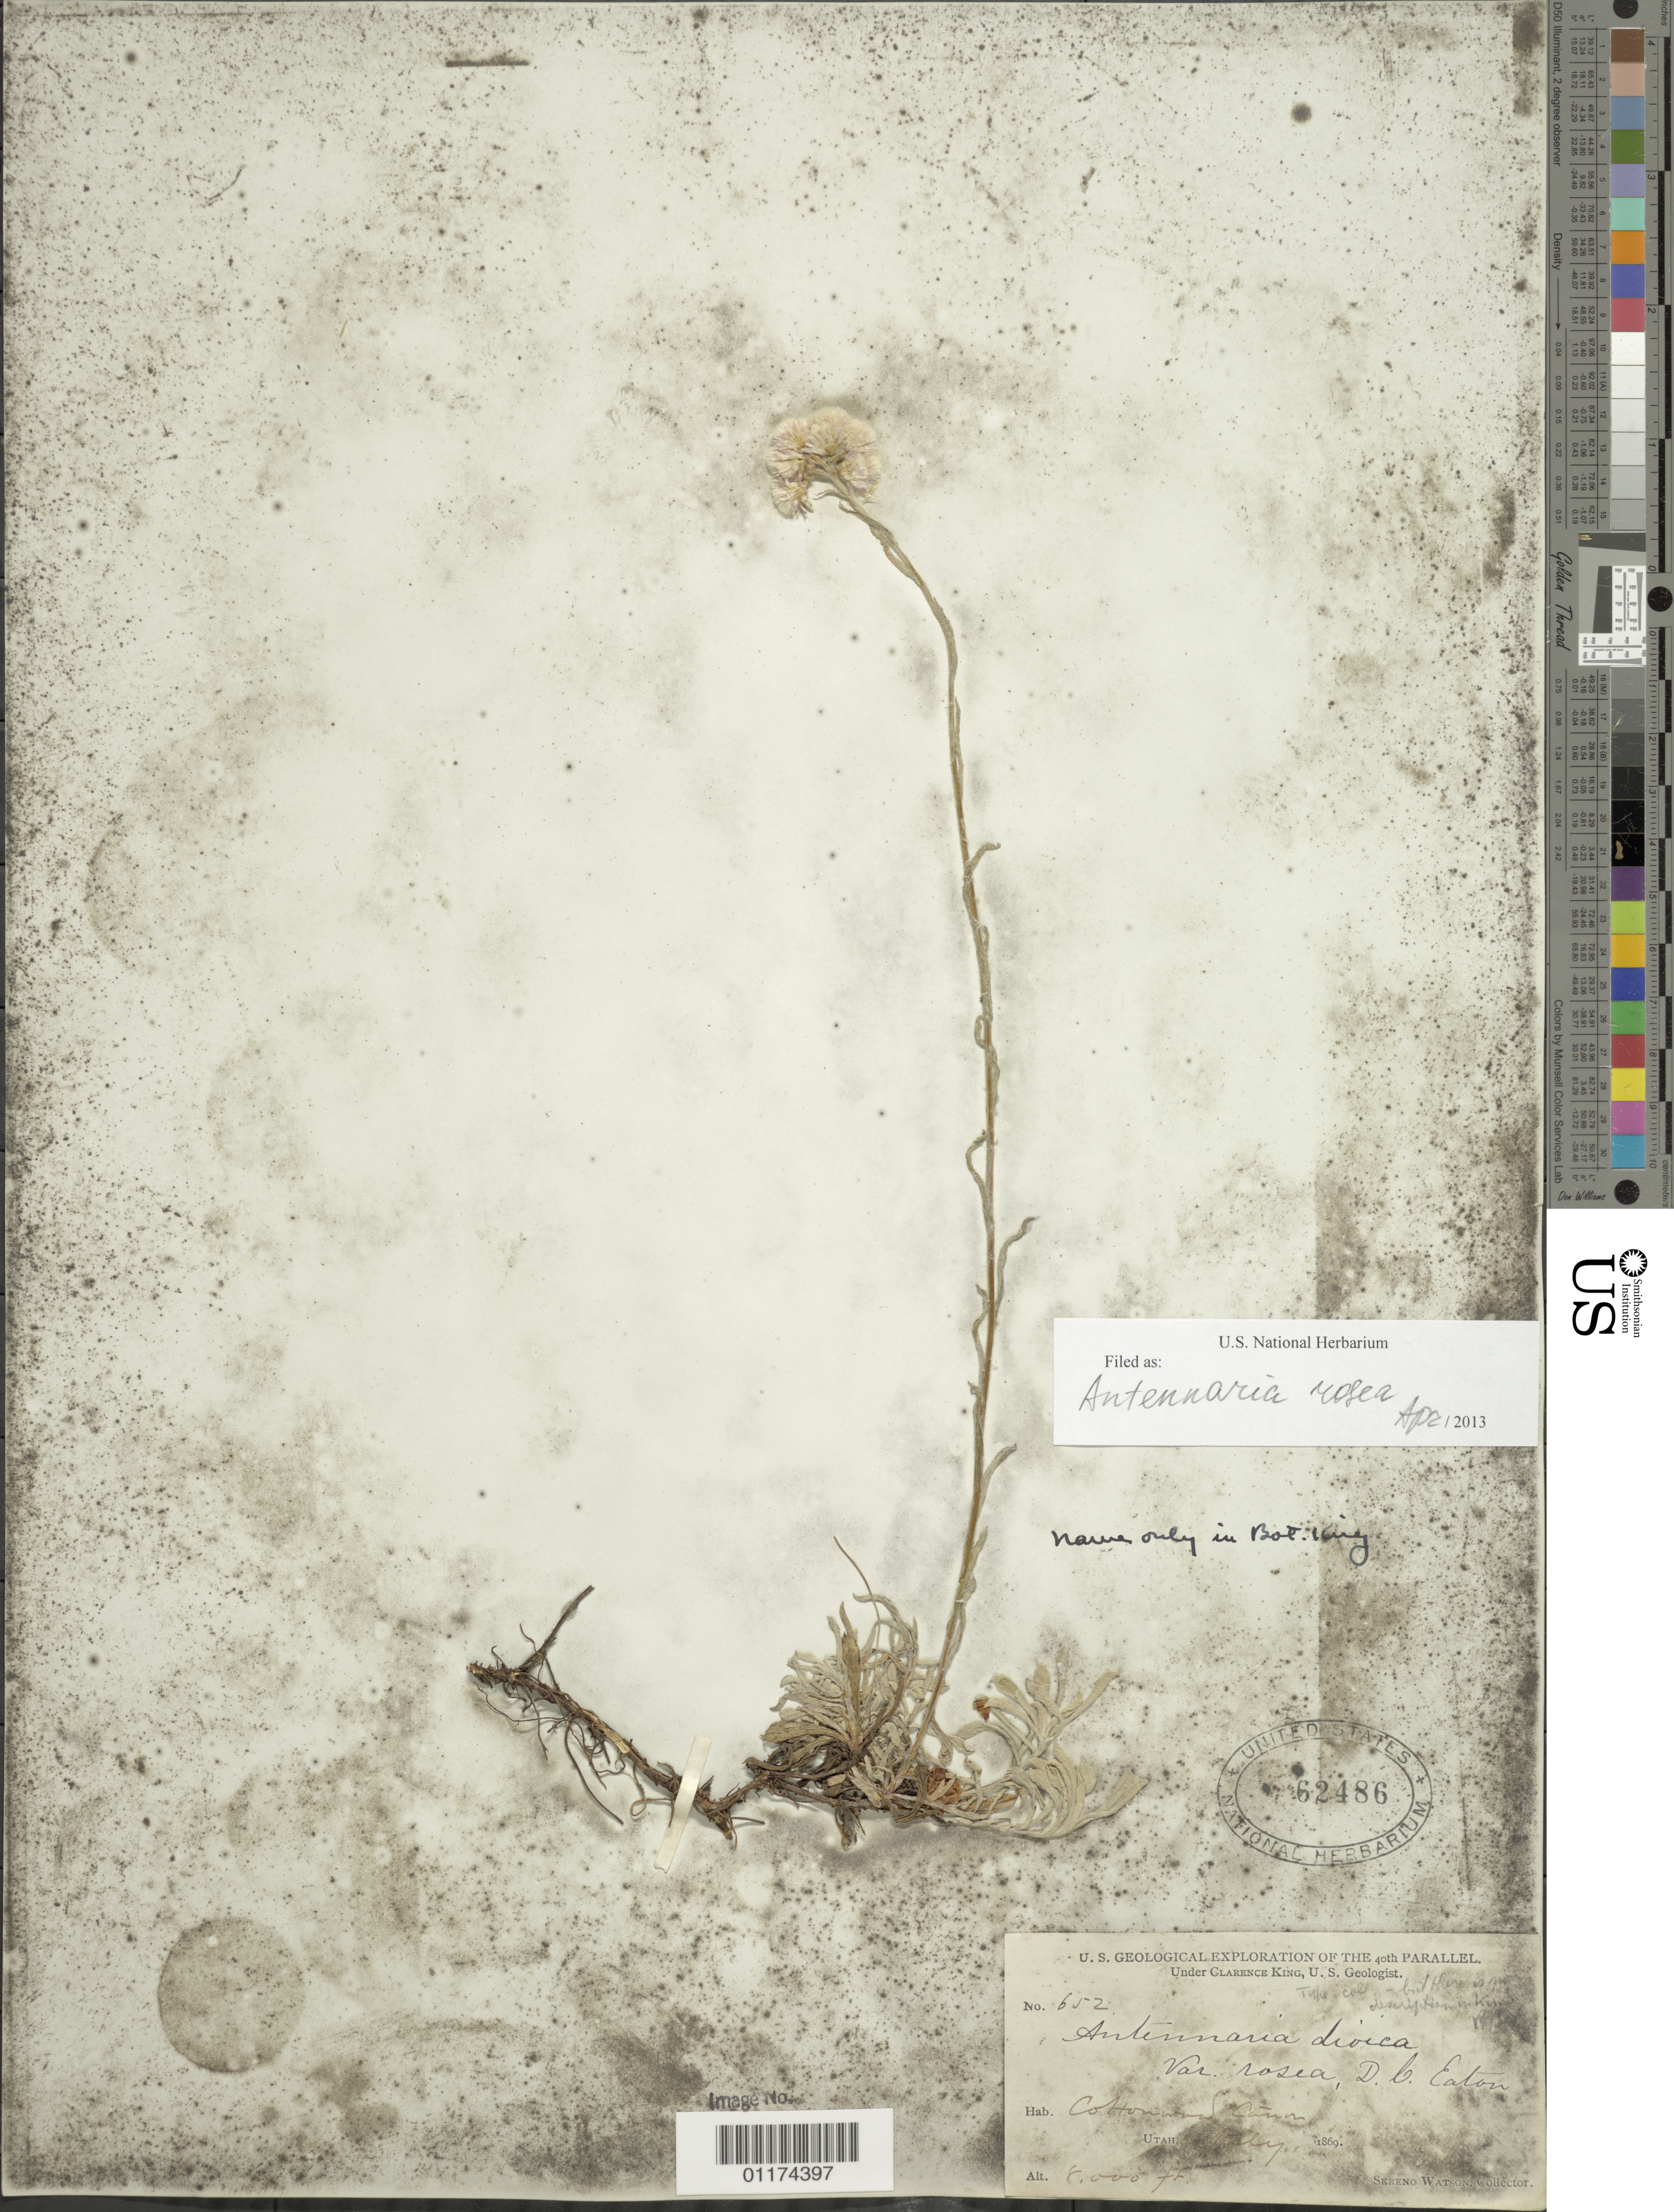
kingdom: Plantae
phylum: Tracheophyta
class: Magnoliopsida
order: Asterales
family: Asteraceae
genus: Antennaria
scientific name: Antennaria rosea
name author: Greene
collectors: S. Watson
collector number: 652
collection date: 1869-07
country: United States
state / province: Utah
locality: Cottonwood Canyon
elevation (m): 2438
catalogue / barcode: US 62486